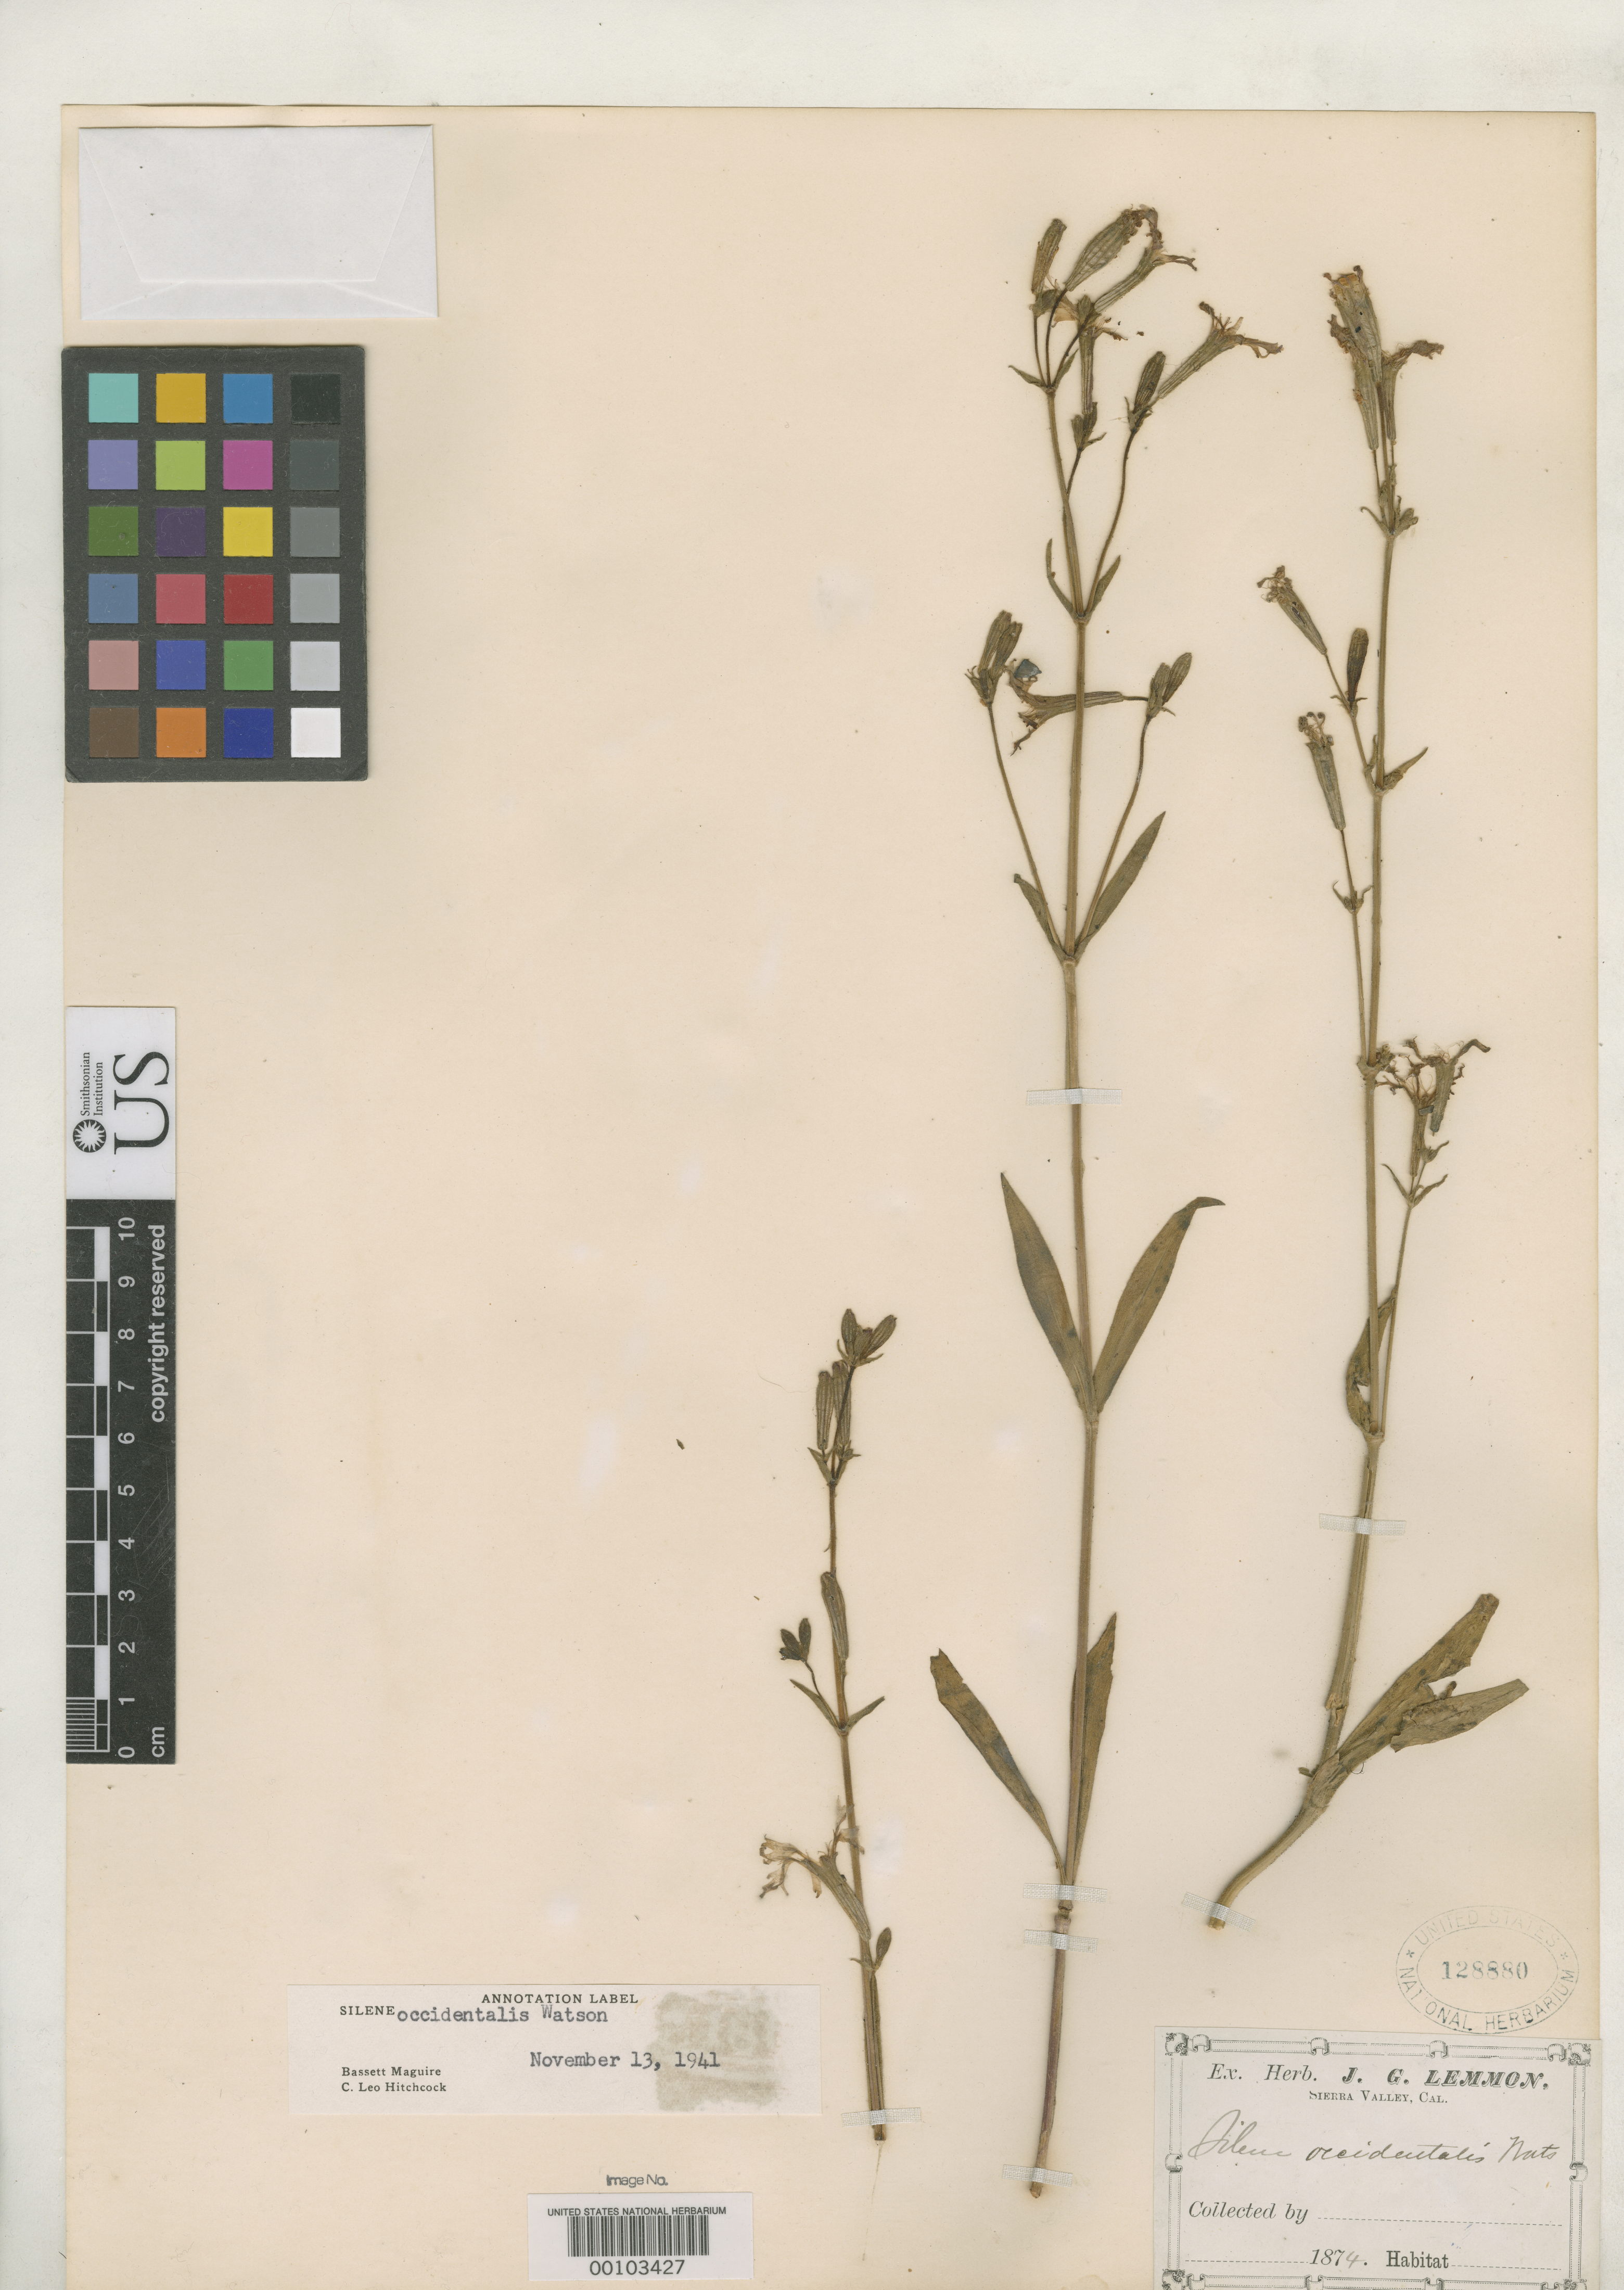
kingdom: Plantae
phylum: Tracheophyta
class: Magnoliopsida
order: Caryophyllales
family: Caryophyllaceae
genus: Silene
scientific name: Silene occidentalis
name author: S. Watson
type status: Type Collection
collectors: G. Lemmon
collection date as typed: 1874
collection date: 1874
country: United States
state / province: California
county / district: Sierra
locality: Sierra Valley.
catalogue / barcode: US 128880